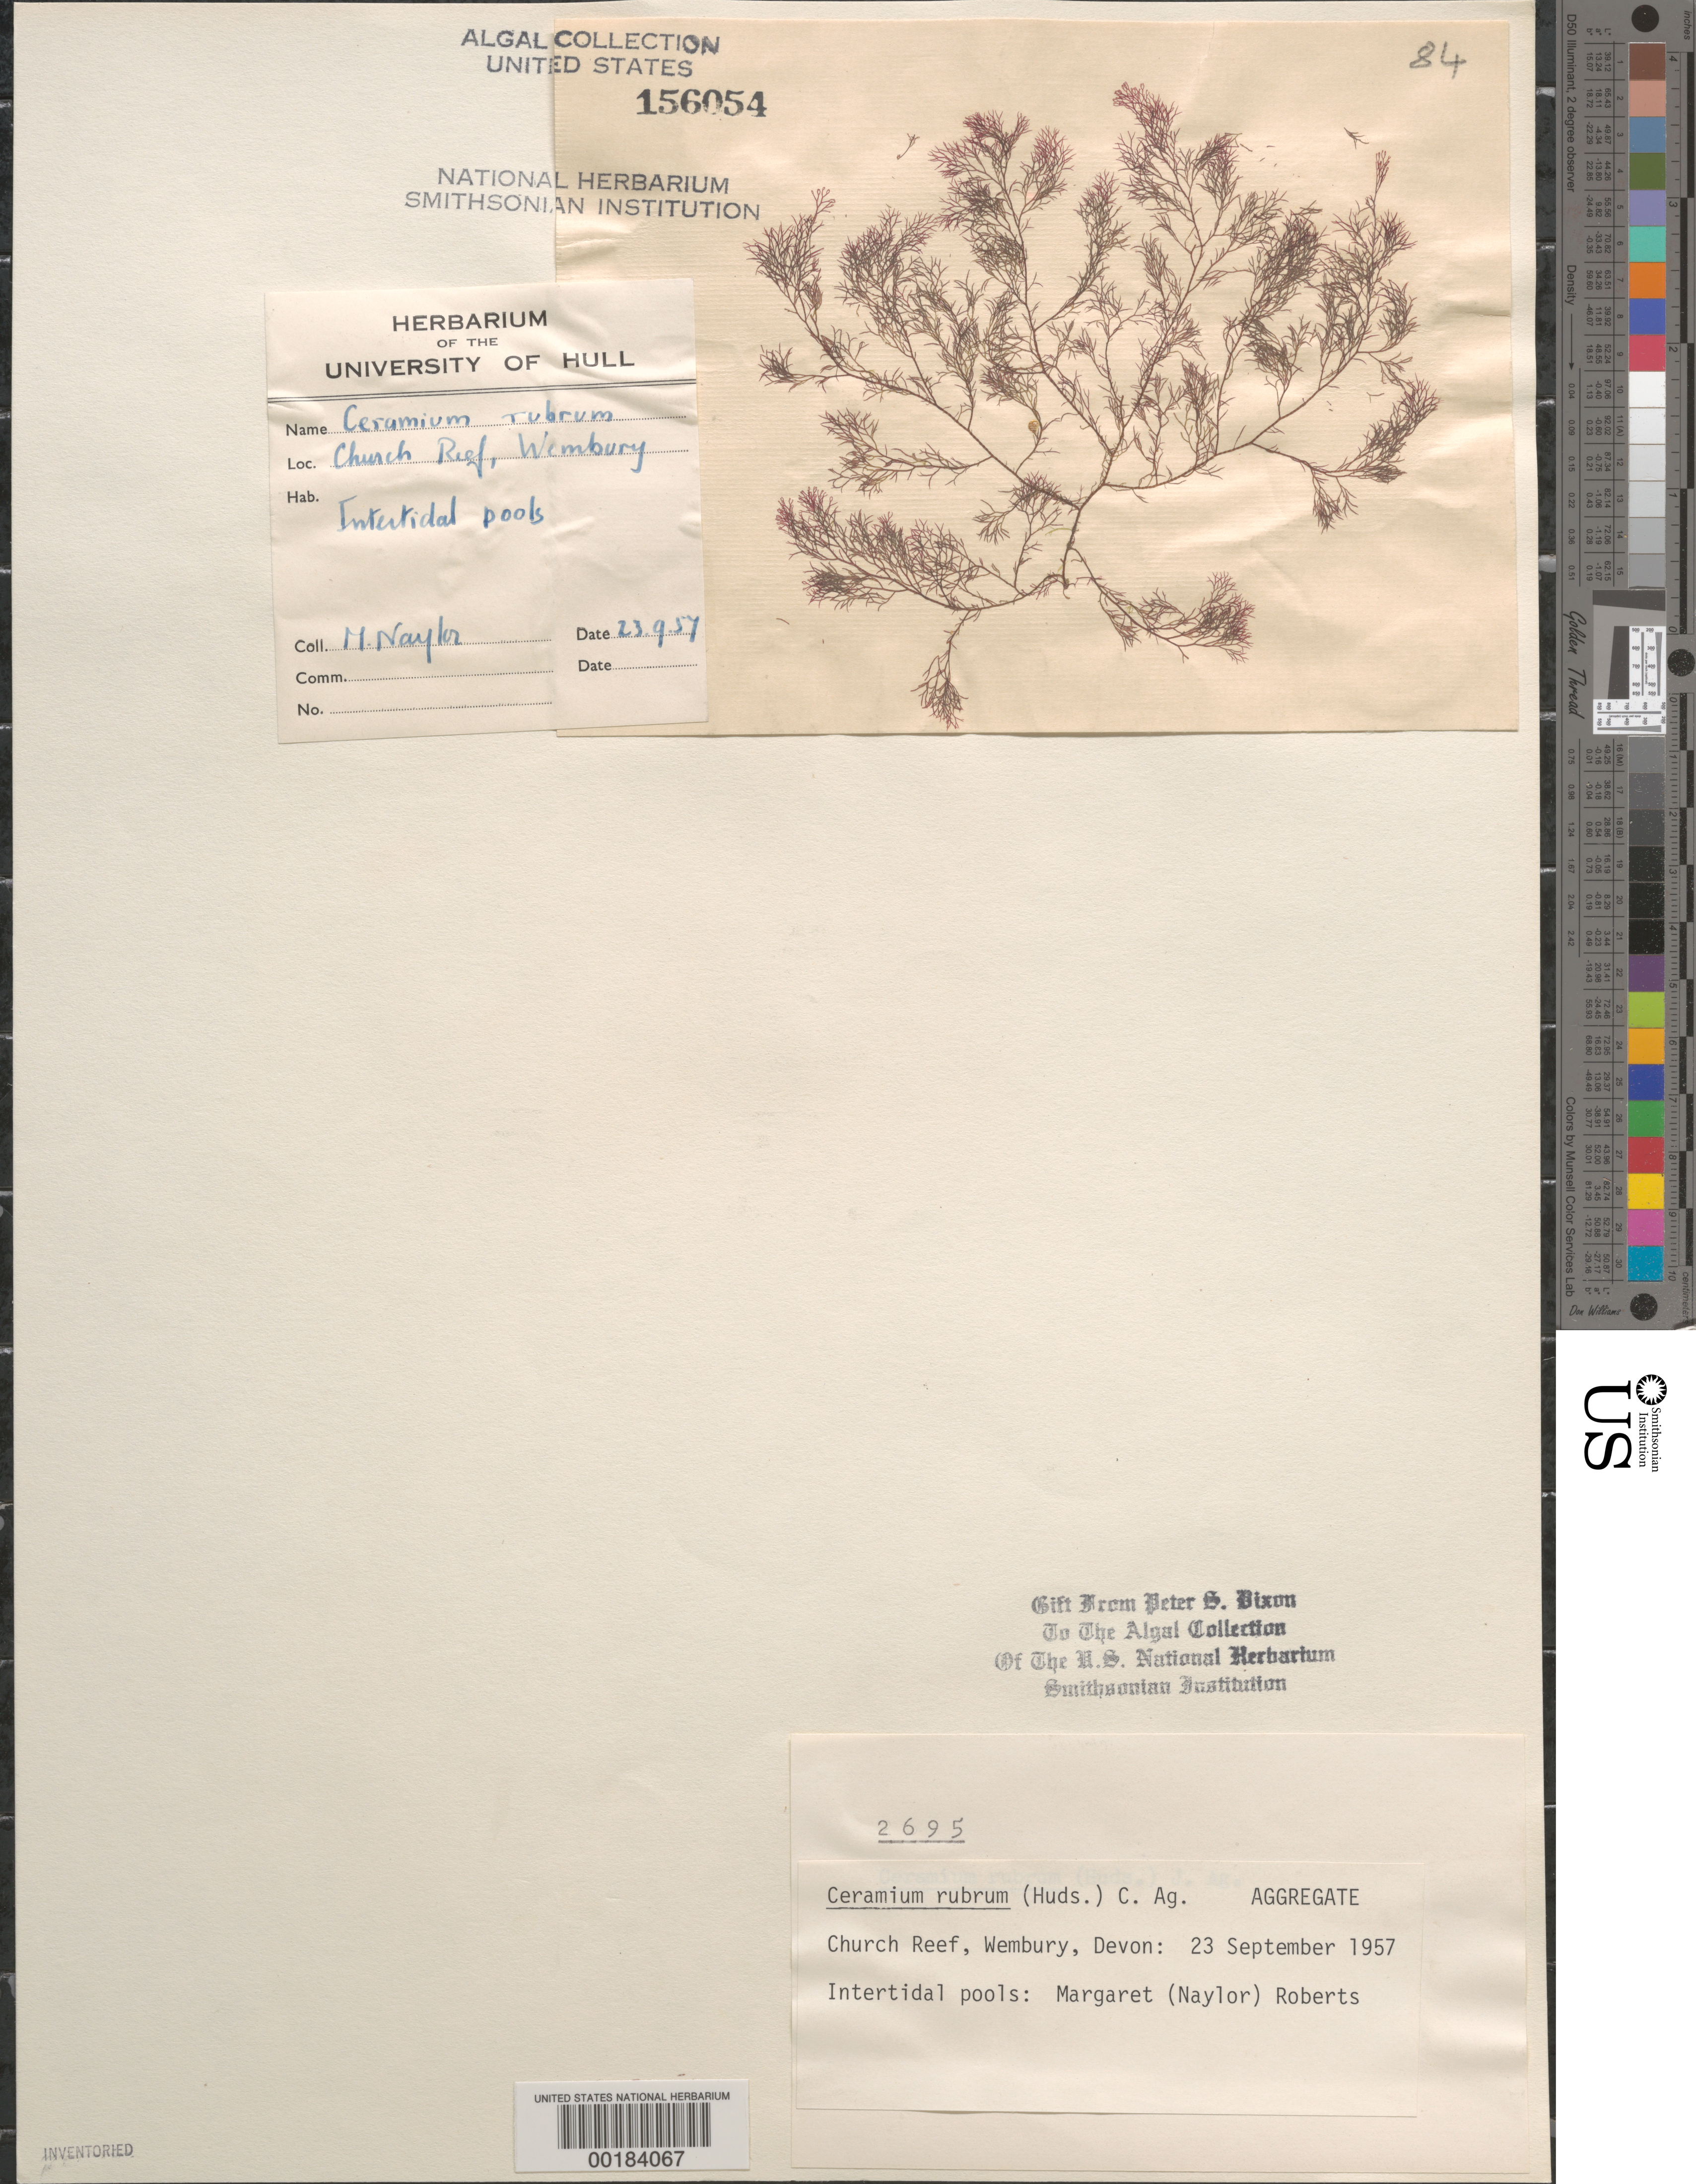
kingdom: Plantae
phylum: Rhodophyta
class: Florideophyceae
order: Ceramiales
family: Ceramiaceae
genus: Ceramium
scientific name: Ceramium rubrum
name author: C. Agardh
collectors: M. Roberts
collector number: PSD 2695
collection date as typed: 23 Sep 1957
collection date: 1957-09-23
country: United Kingdom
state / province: England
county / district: Devon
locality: Church Reef, Wembury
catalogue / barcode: US 156054